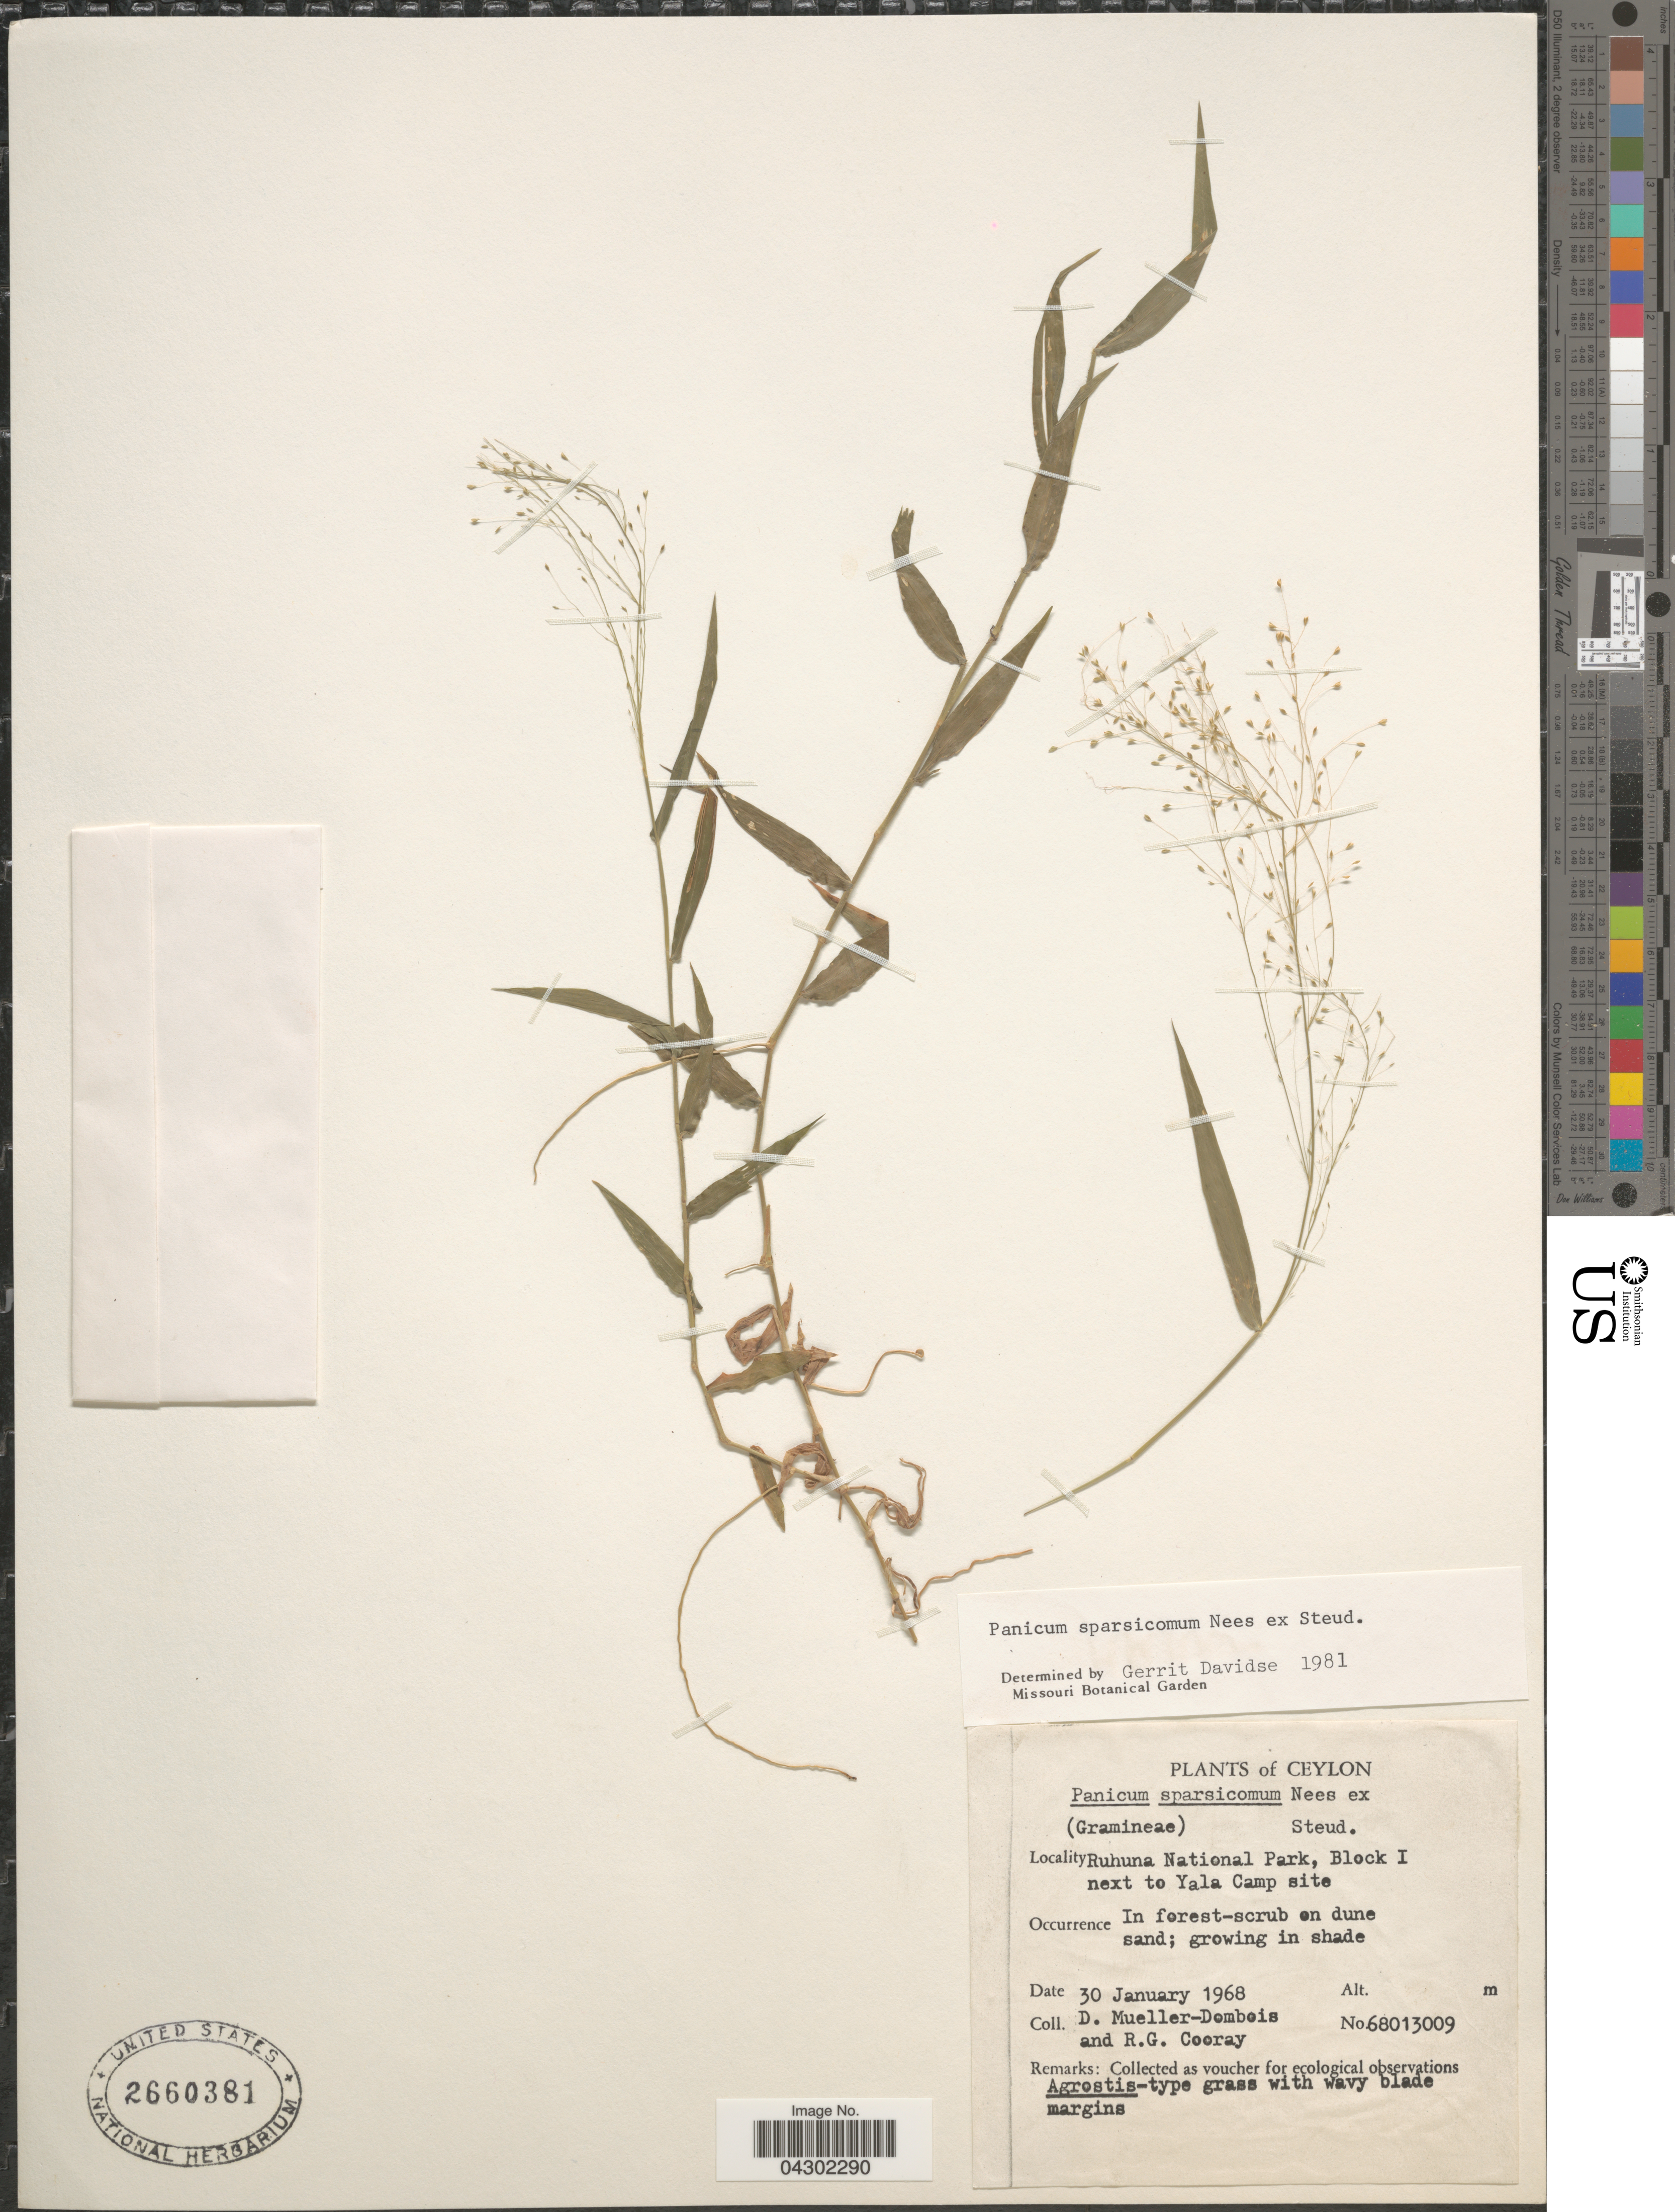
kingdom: Plantae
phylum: Tracheophyta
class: Liliopsida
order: Poales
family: Poaceae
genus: Panicum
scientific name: Panicum sparsicomum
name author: Nees ex Steud.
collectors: D. Mueller-Dombois & R. Cooray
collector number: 68013009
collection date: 1968-01-30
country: Sri Lanka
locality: Ceylon. Ruhuna National Park, Block I next to Yala Camp site.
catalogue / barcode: US 2660381